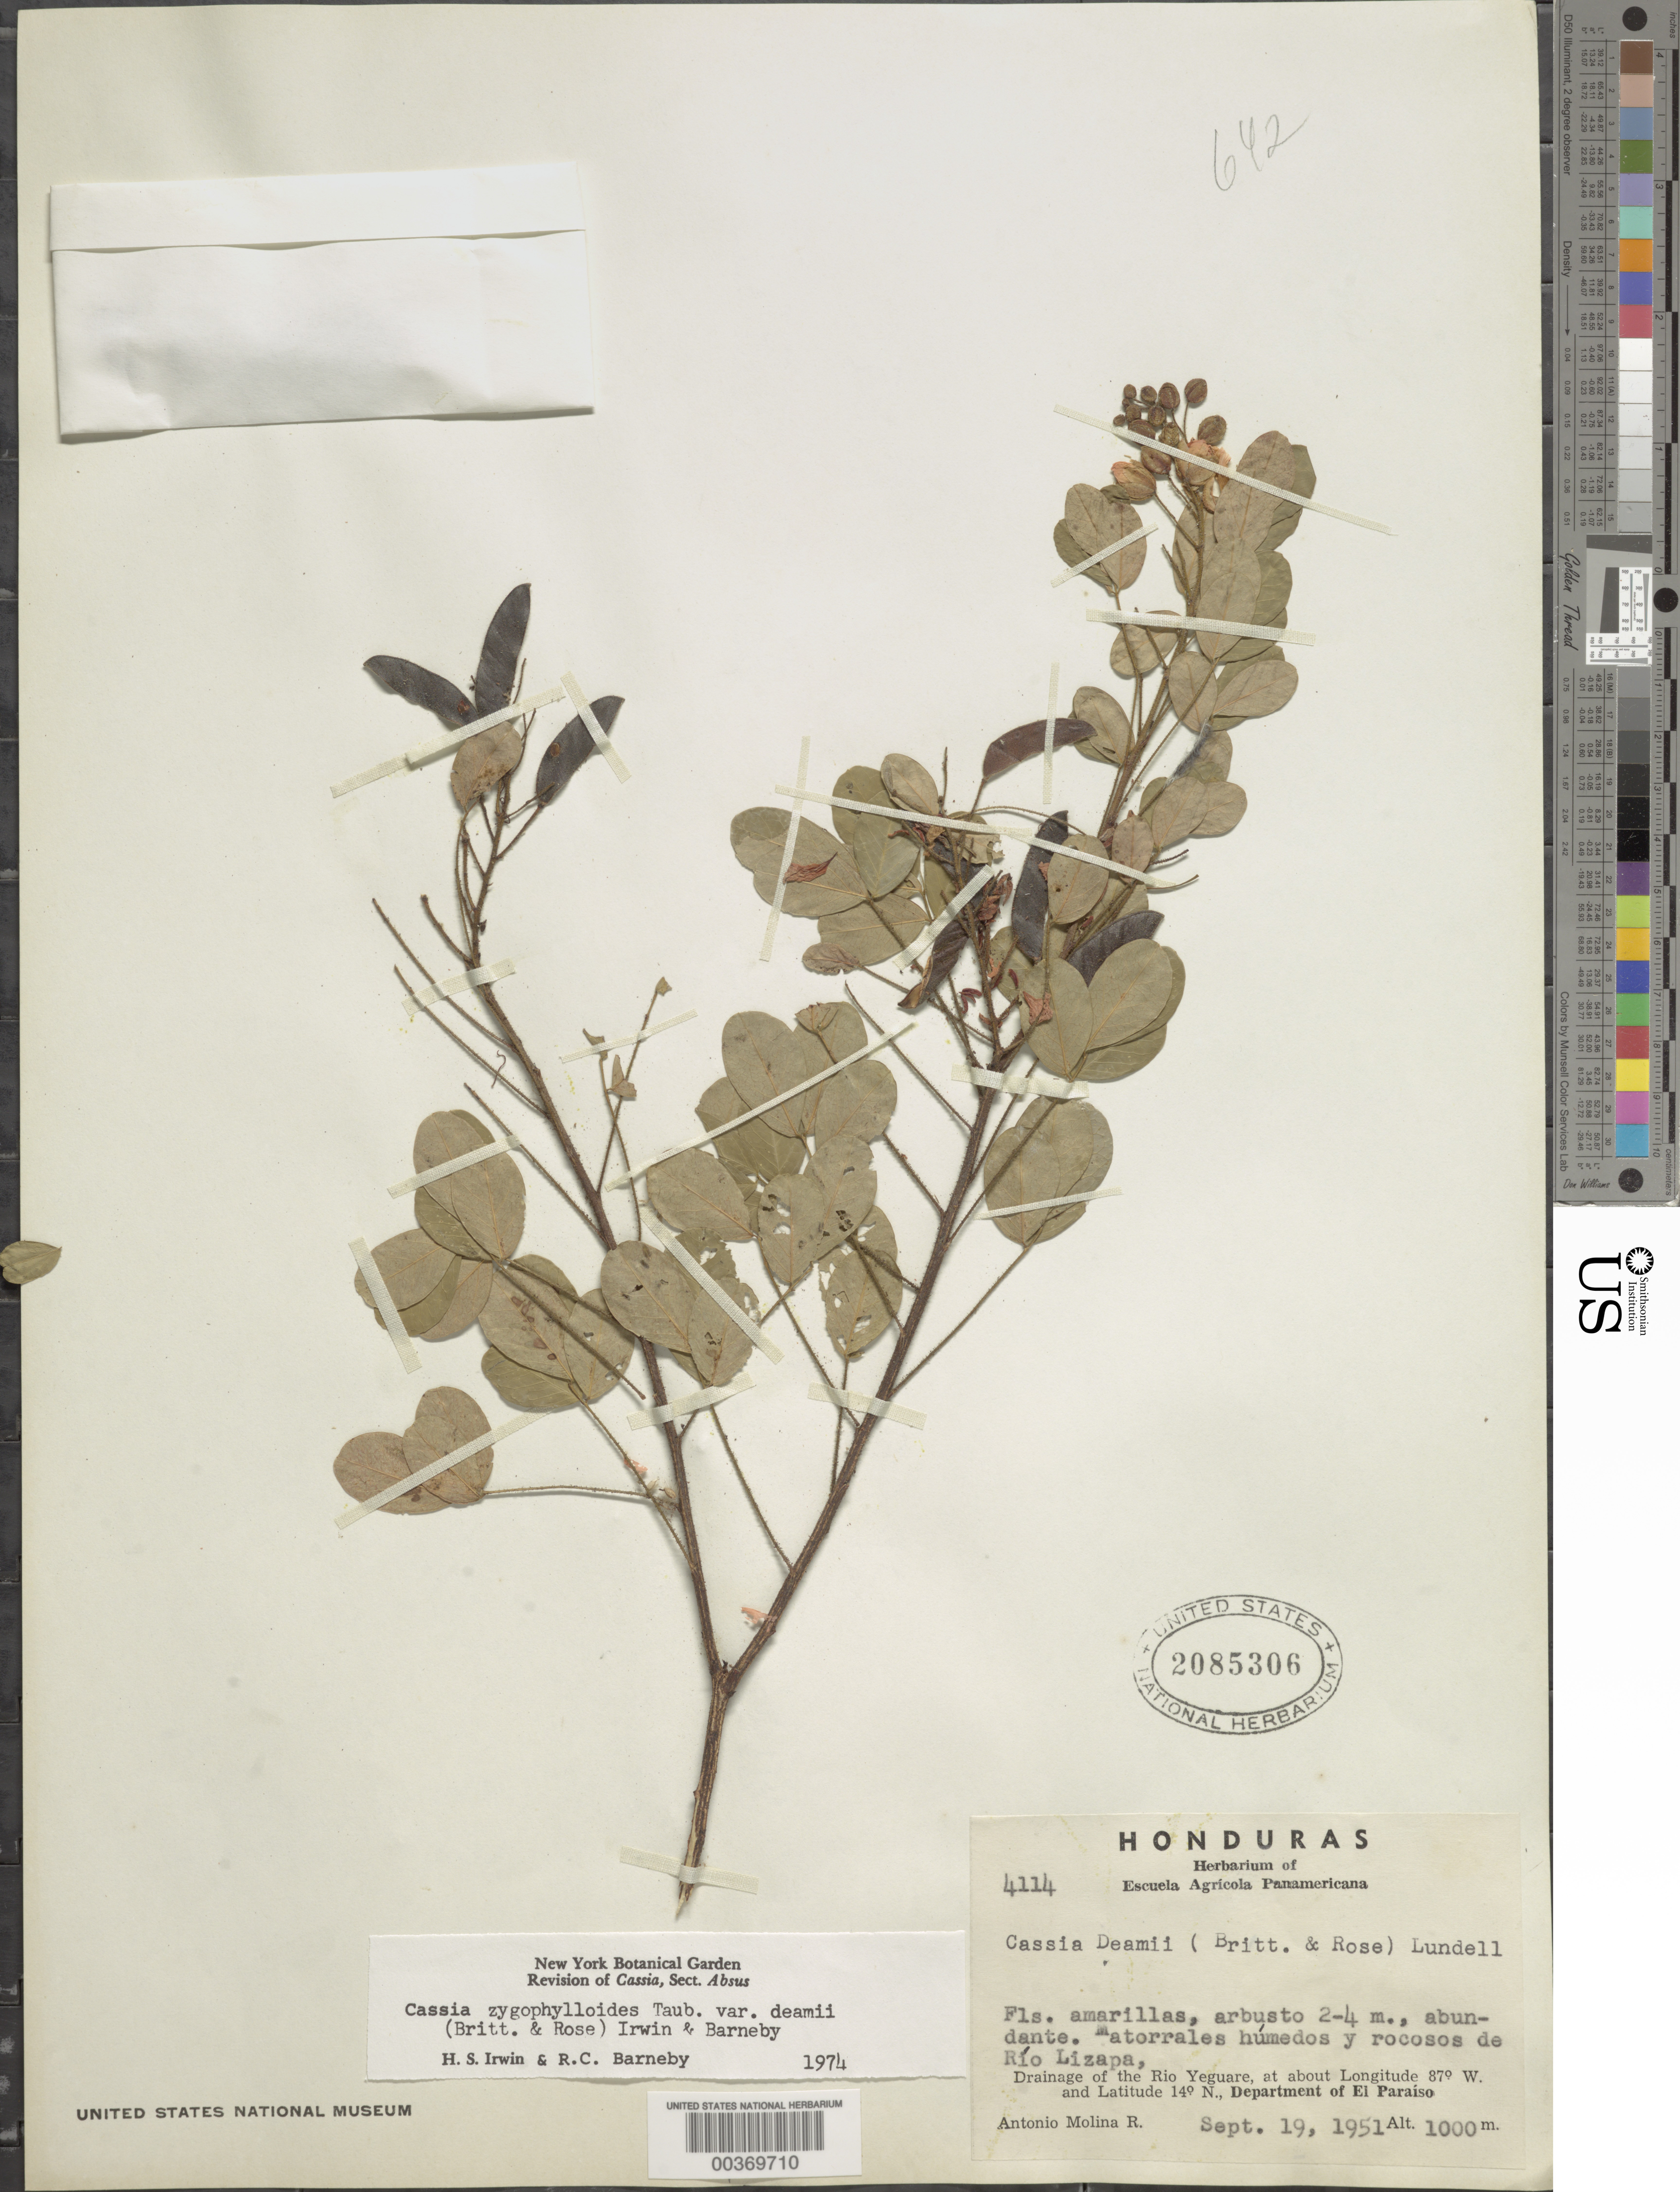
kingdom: Plantae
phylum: Tracheophyta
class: Magnoliopsida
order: Fabales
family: Fabaceae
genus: Chamaecrista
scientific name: Chamaecrista zygophylloides var. deamii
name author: (Britton & Rose) H.S. Irwin & Barneby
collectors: A. Molina R.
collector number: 4114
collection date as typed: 19 Sep 1951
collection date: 1951-09-19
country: Honduras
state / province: El Paraíso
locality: Rio Lizapa; drainage of the río Yeguare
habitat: Matorrales humedos y rocosos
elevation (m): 1000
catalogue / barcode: US 2085306